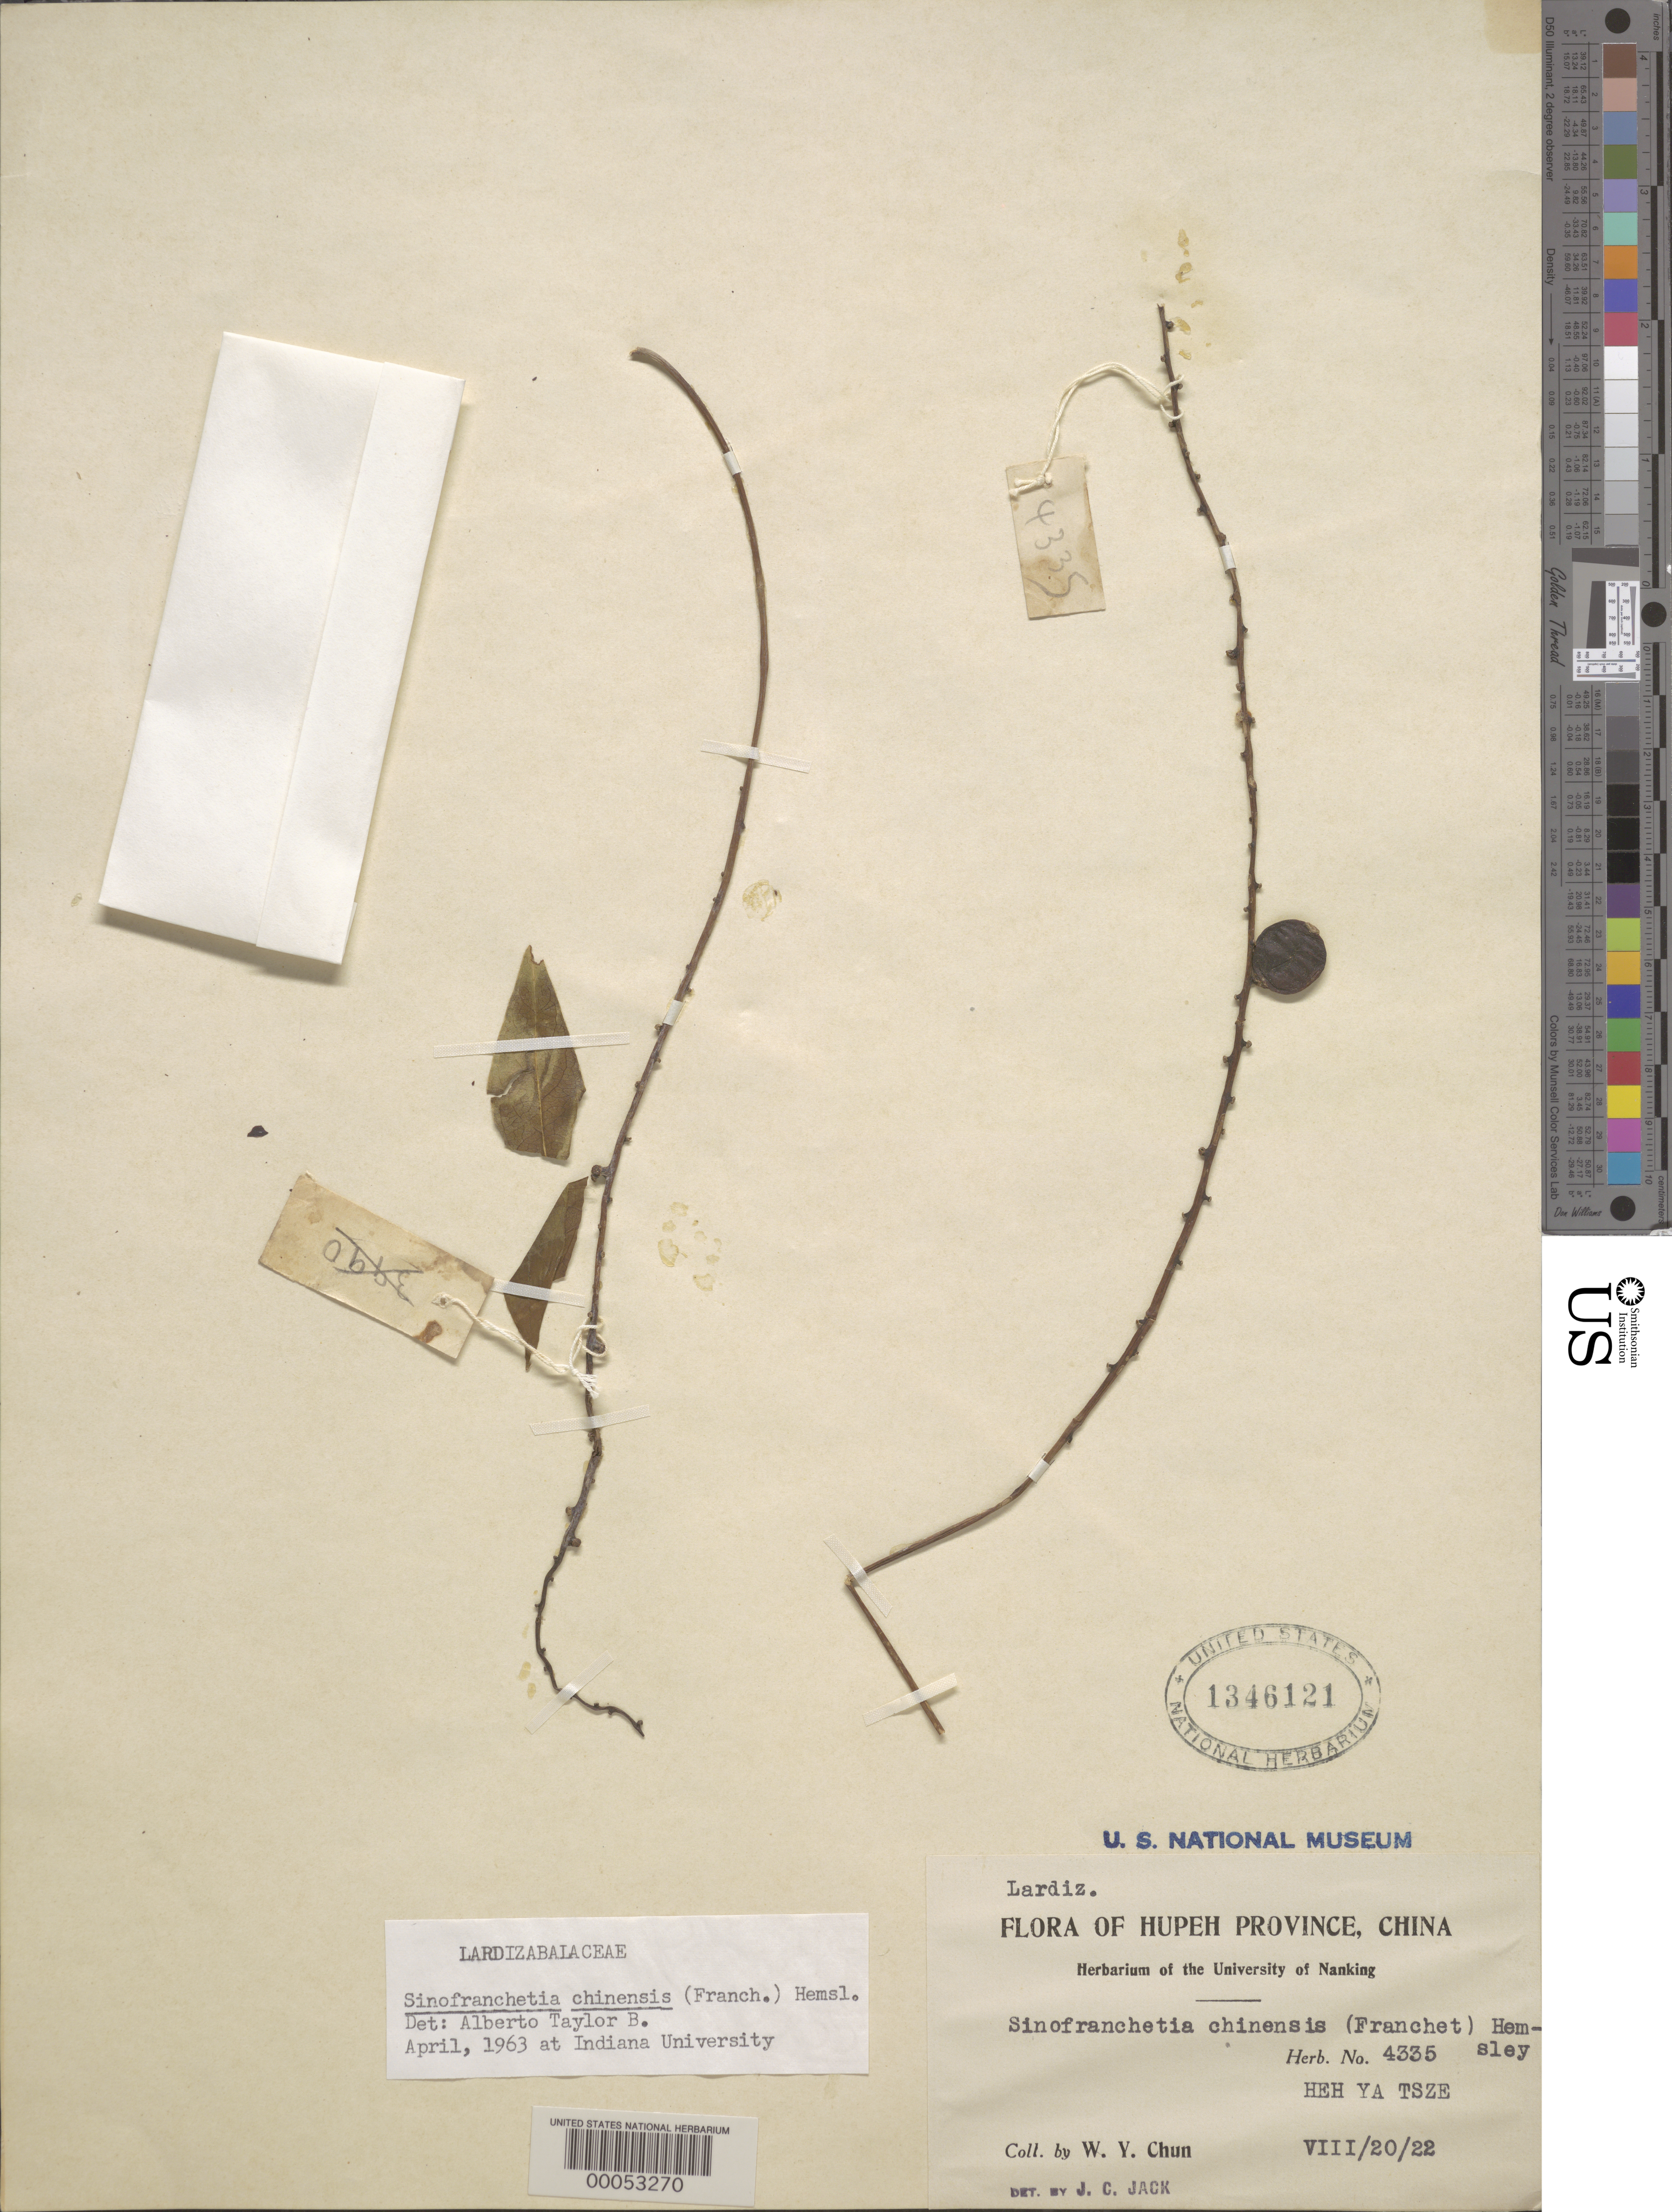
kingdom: Plantae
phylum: Tracheophyta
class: Magnoliopsida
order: Ranunculales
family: Lardizabalaceae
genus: Sinofranchetia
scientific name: Sinofranchetia chinensis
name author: (Franch.) Hemsl.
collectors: W. Y. Chun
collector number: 4335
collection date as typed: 20 Aug 1922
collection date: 1922-08-20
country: China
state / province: Hubei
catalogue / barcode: US 1346121